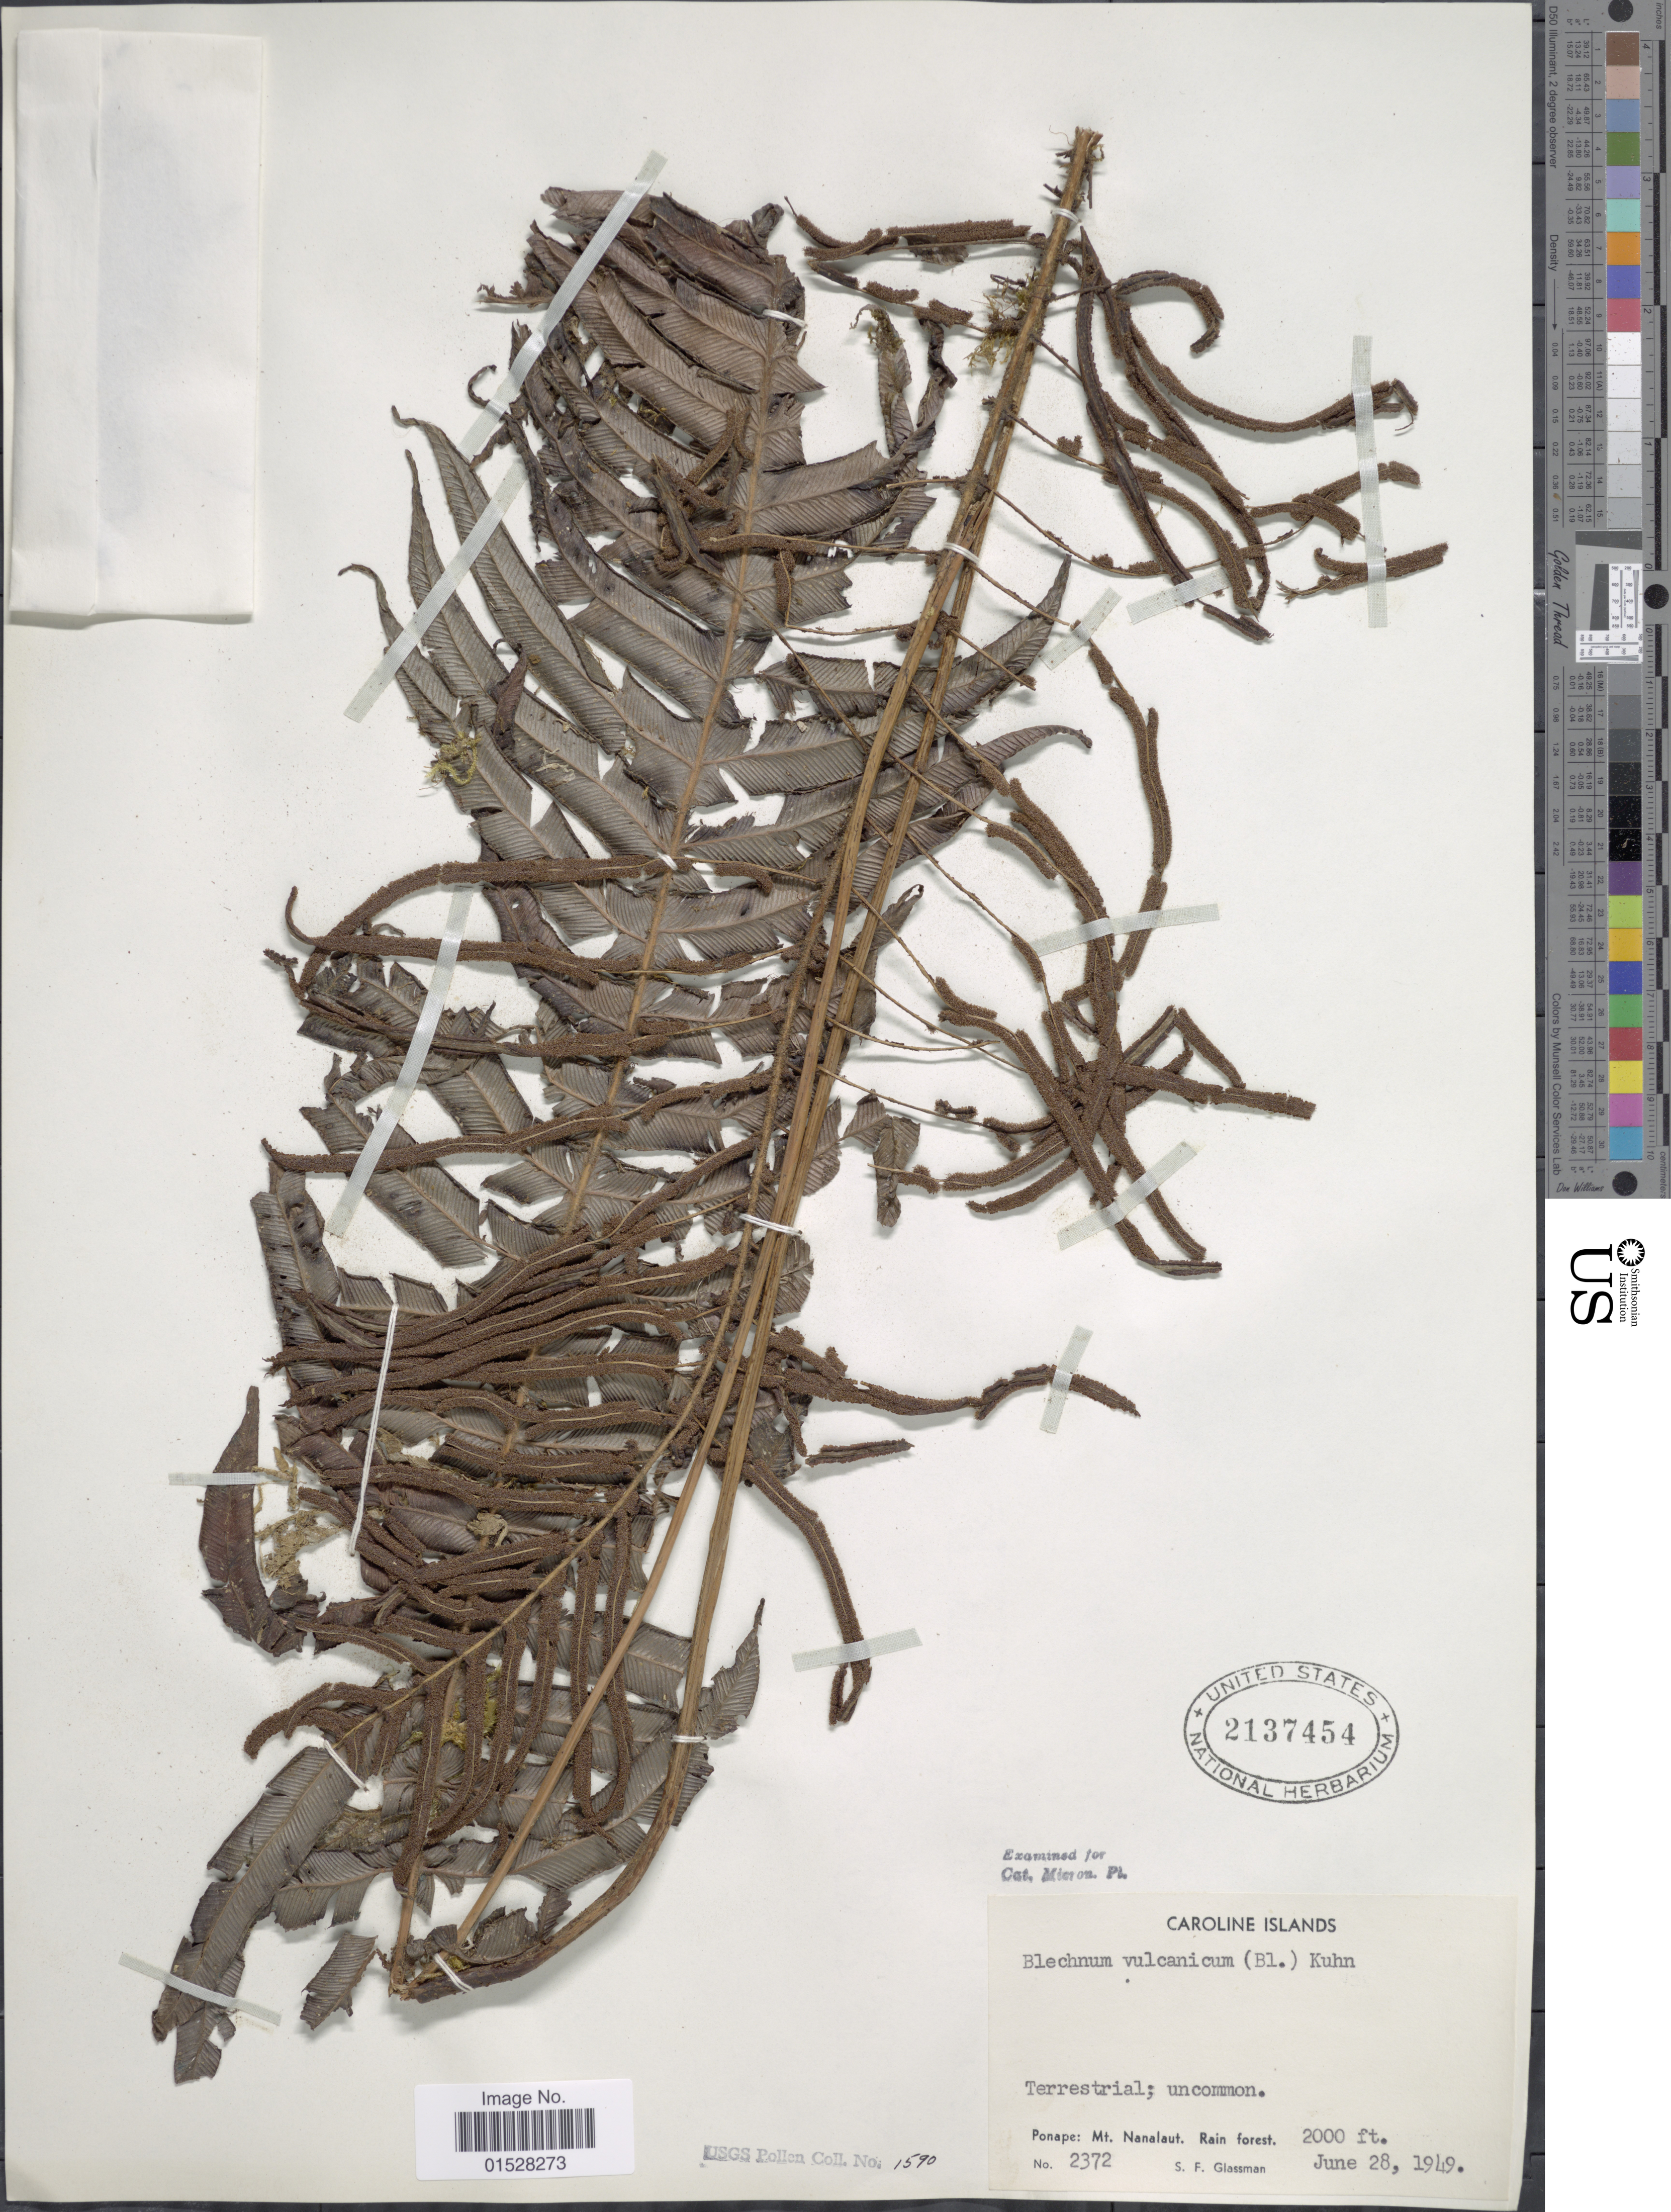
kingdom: Plantae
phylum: Tracheophyta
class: Polypodiopsida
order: Polypodiales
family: Blechnaceae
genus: Blechnum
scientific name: Blechnum vulcanicum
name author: (Blume) Kuhn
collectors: S. F. Glassman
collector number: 2372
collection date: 1949-06-28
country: Micronesia, Federated States of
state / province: Pohnpei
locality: Caroline Islands, Ponape: Mt. Nanalaut.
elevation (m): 610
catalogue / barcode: US 2137454